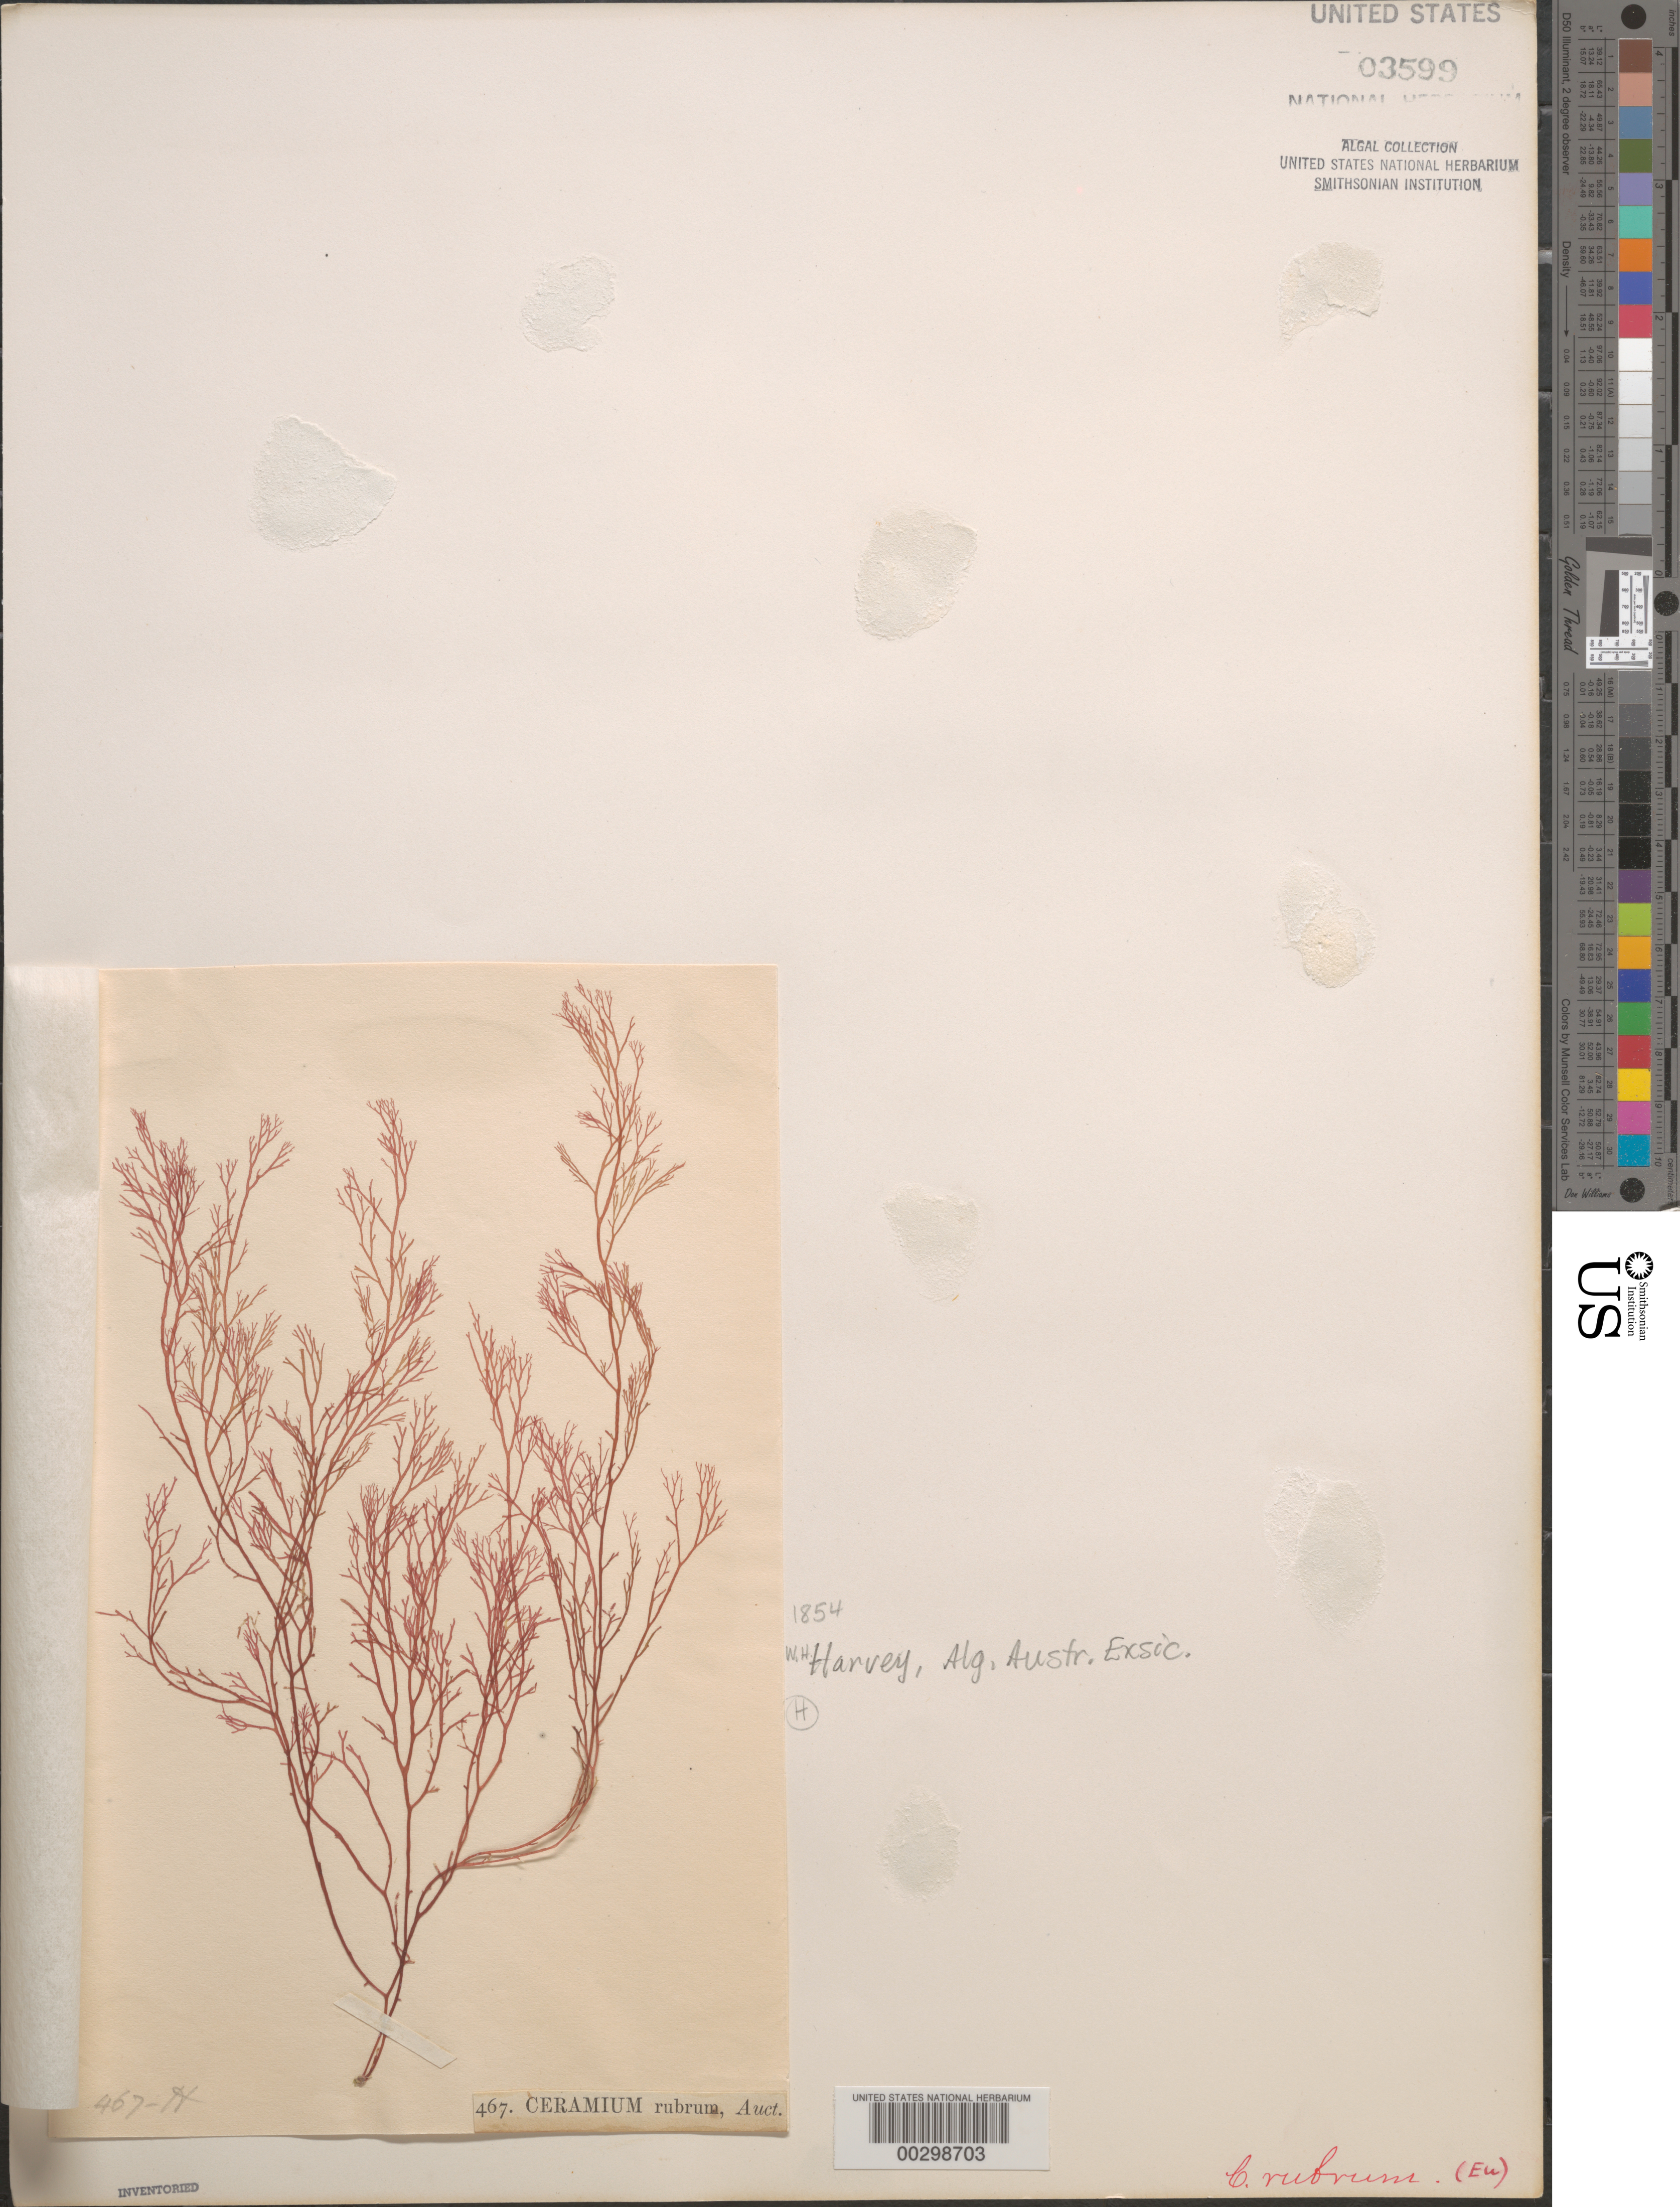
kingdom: Plantae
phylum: Rhodophyta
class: Florideophyceae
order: Ceramiales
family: Ceramiaceae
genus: Ceramium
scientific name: Ceramium rubrum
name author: C. Agardh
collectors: W. Harvey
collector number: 467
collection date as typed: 1854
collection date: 1854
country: Australia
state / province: Western Australia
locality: Princess Royal Harbor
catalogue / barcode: US 3599